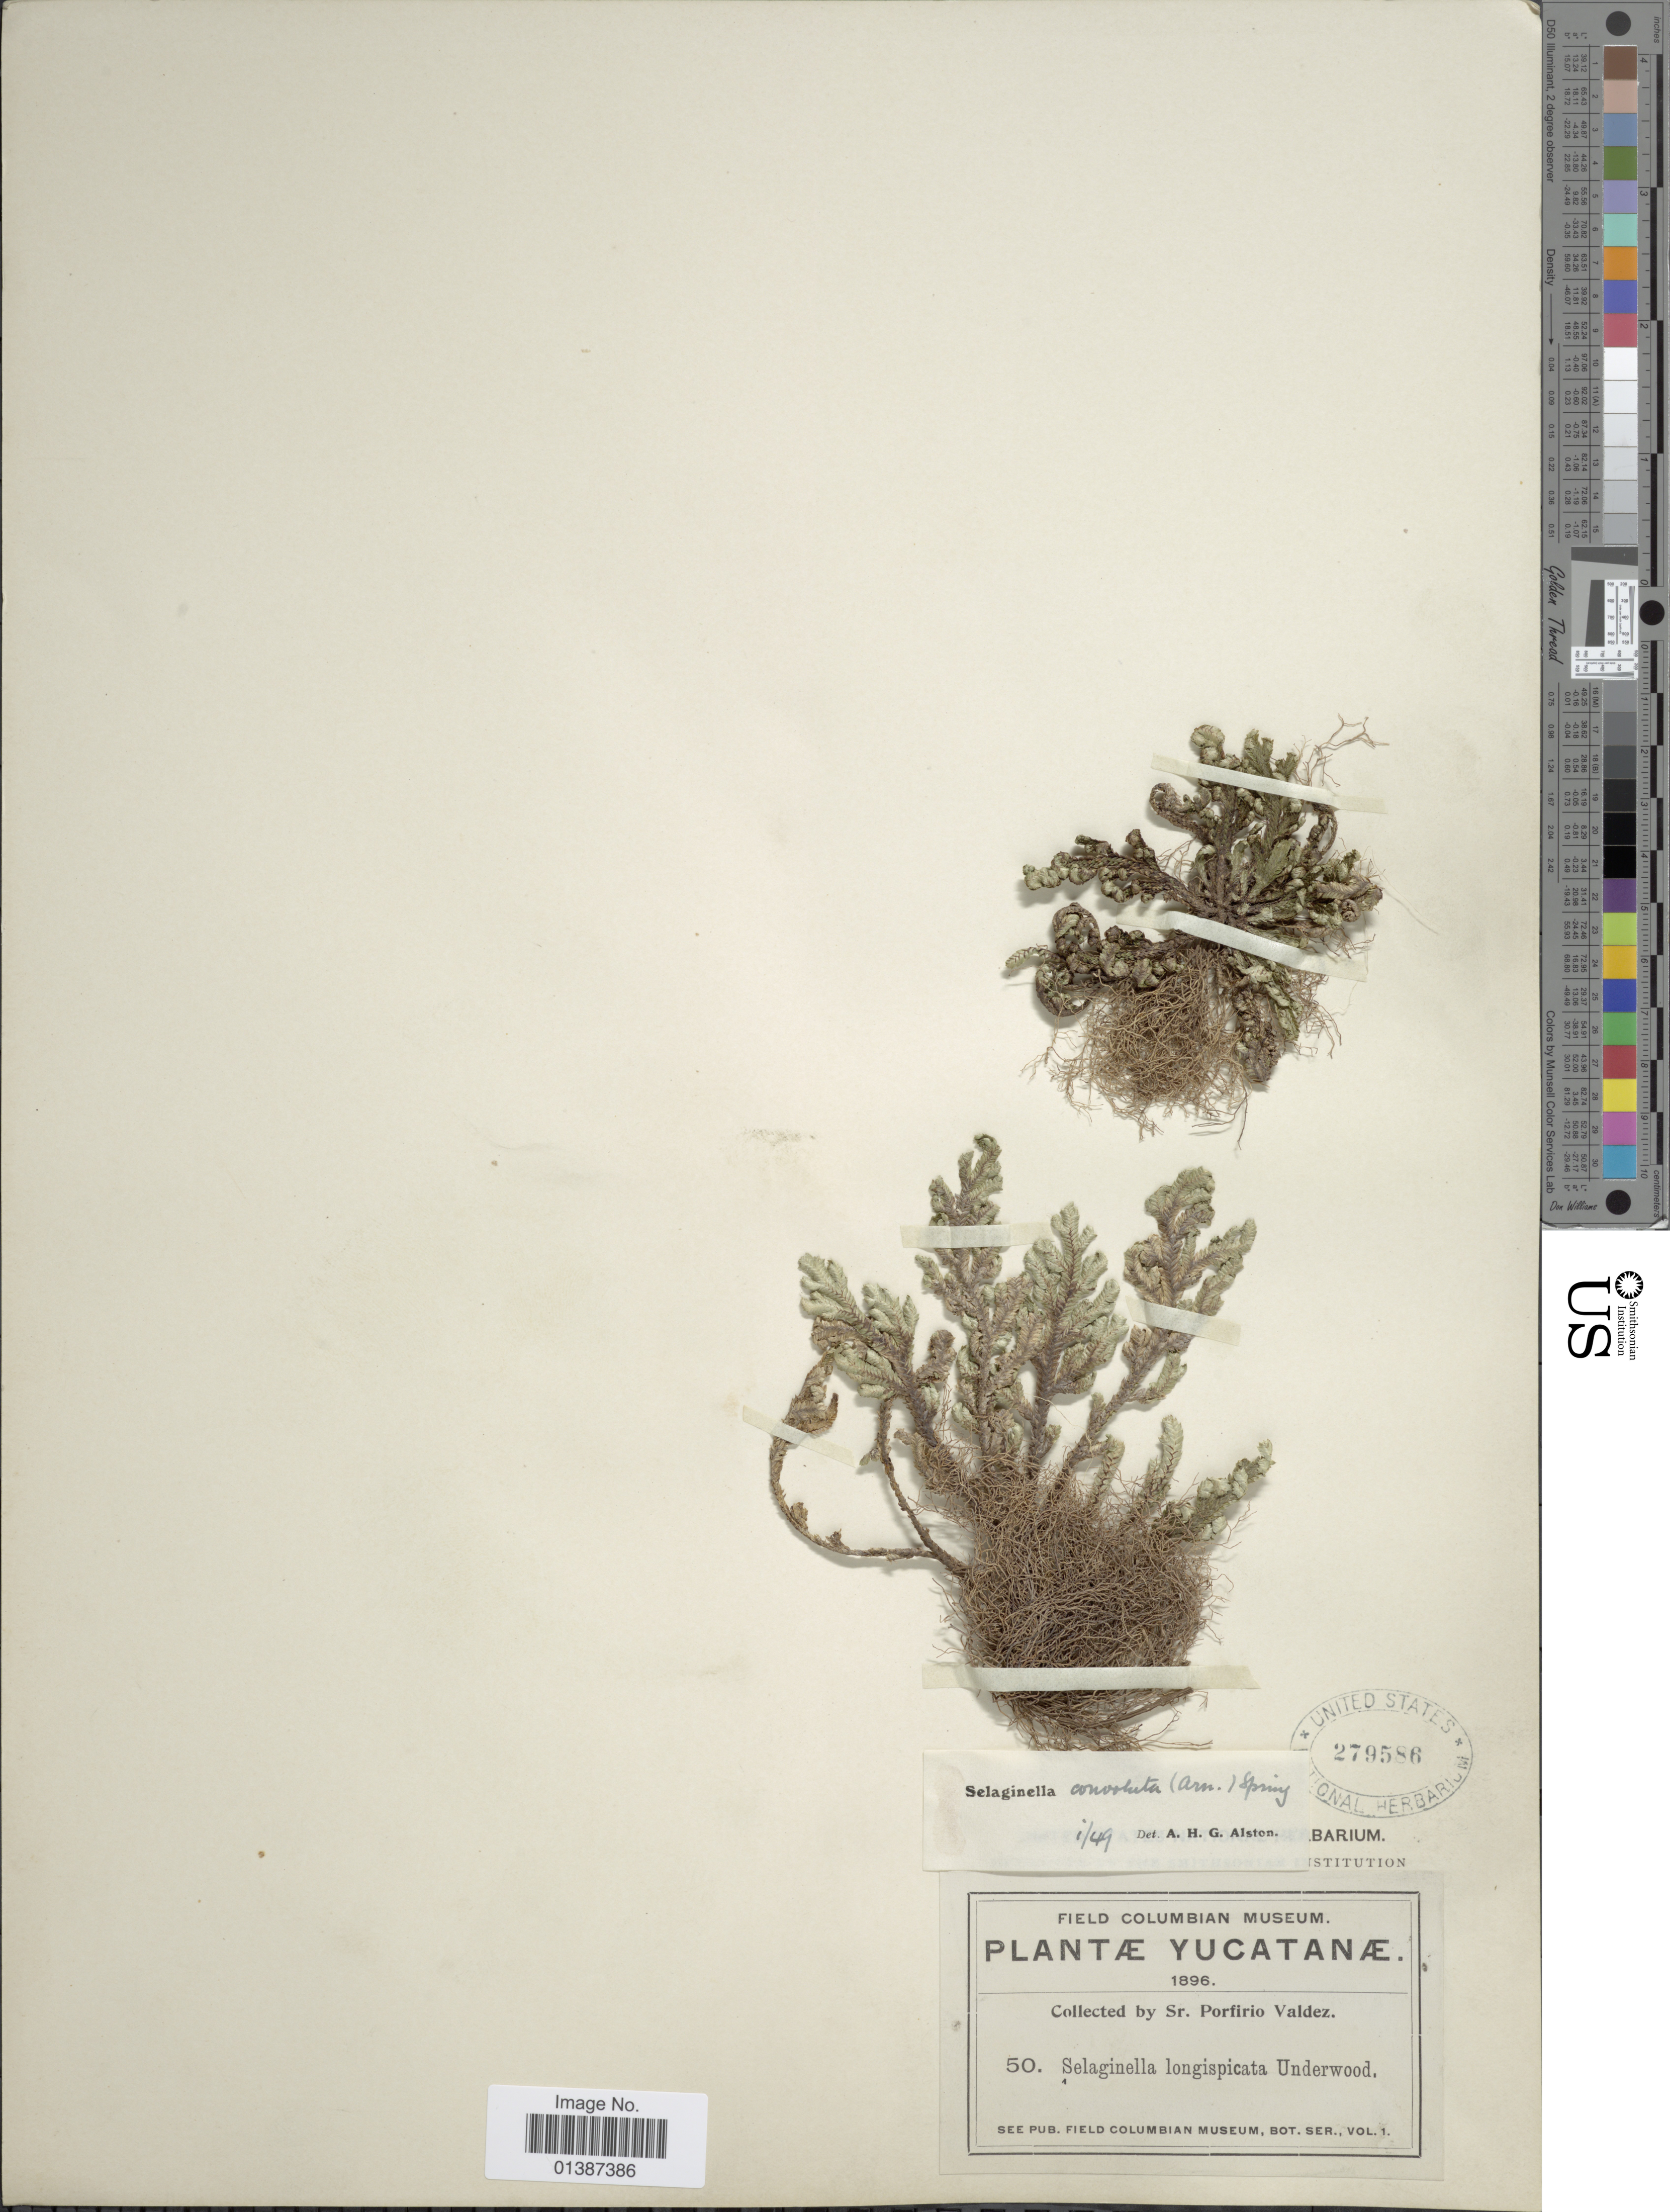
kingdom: Plantae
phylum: Tracheophyta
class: Lycopodiopsida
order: Selaginellales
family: Selaginellaceae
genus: Selaginella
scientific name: Selaginella convoluta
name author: (Arn.) Spring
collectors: P. Valdez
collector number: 50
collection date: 1896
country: Mexico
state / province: Yucatán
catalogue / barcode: US 279586